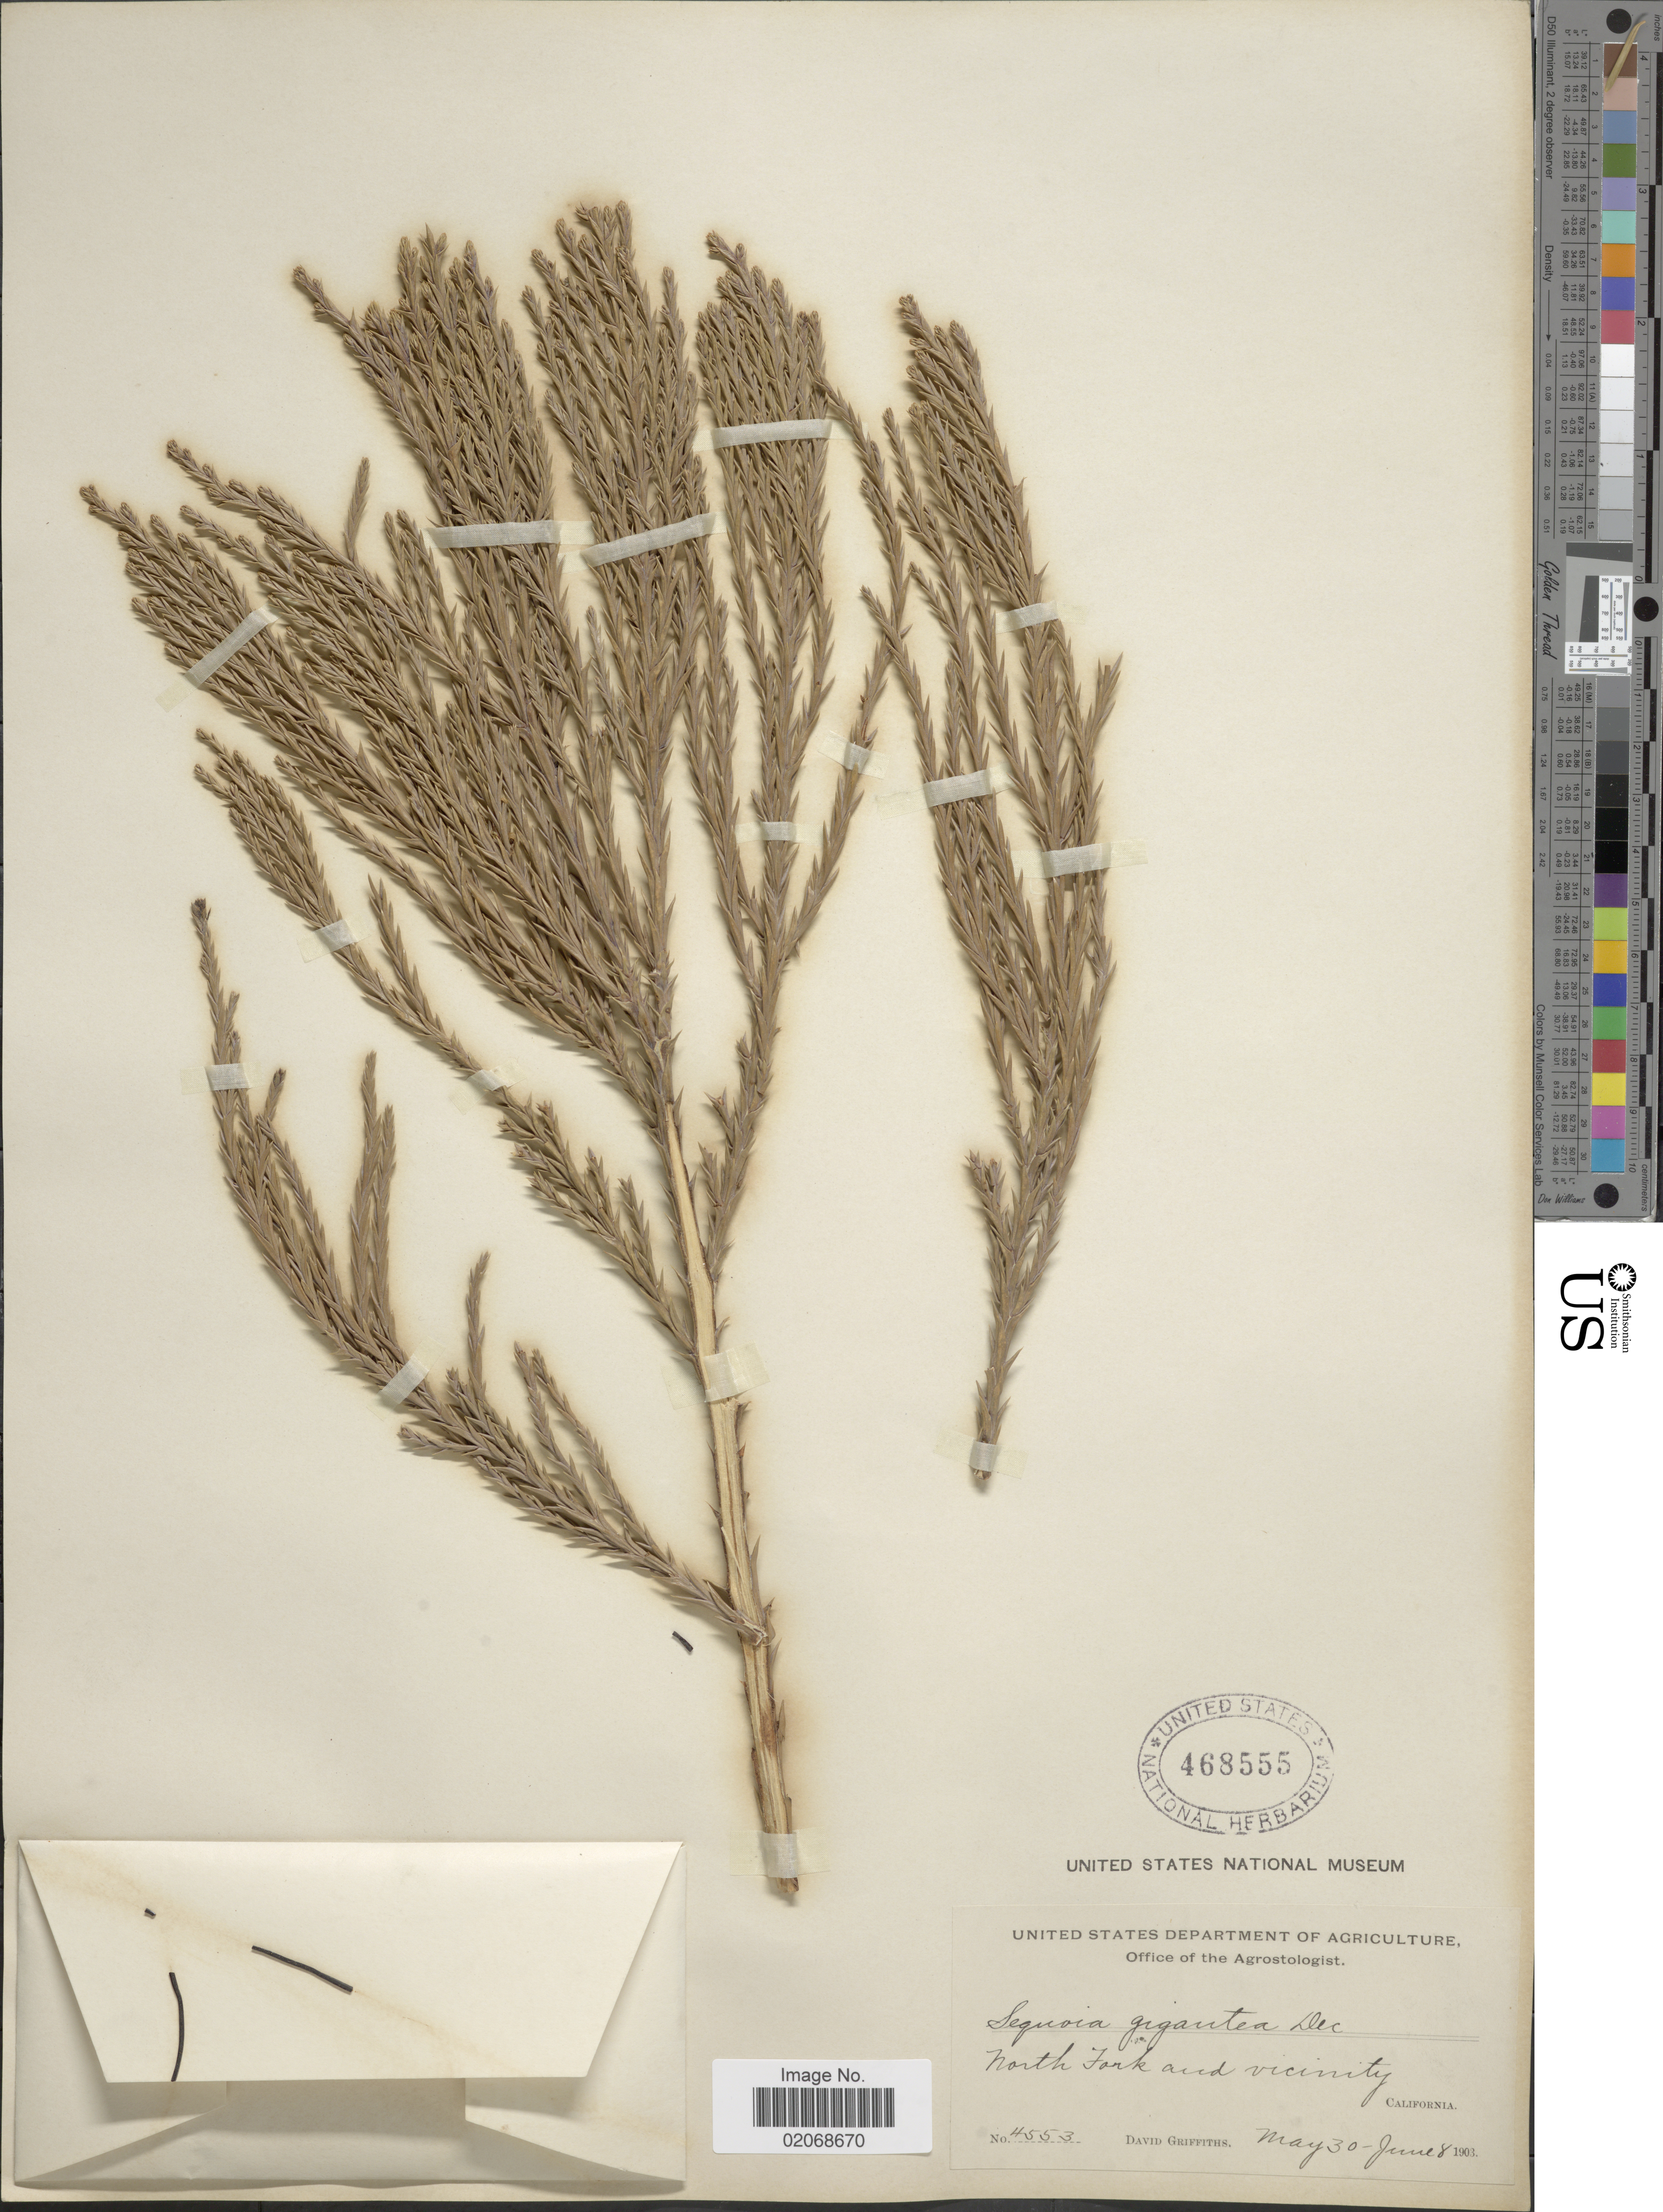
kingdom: Plantae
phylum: Tracheophyta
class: Pinopsida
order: Pinales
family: Cupressaceae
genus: Sequoia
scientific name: Sequoia gigantea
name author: (Lindl.) Decne.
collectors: D. Griffiths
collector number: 4553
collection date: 1903-05-30/1903-06-08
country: United States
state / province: California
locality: North Fork and vicinity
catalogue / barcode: US 468555